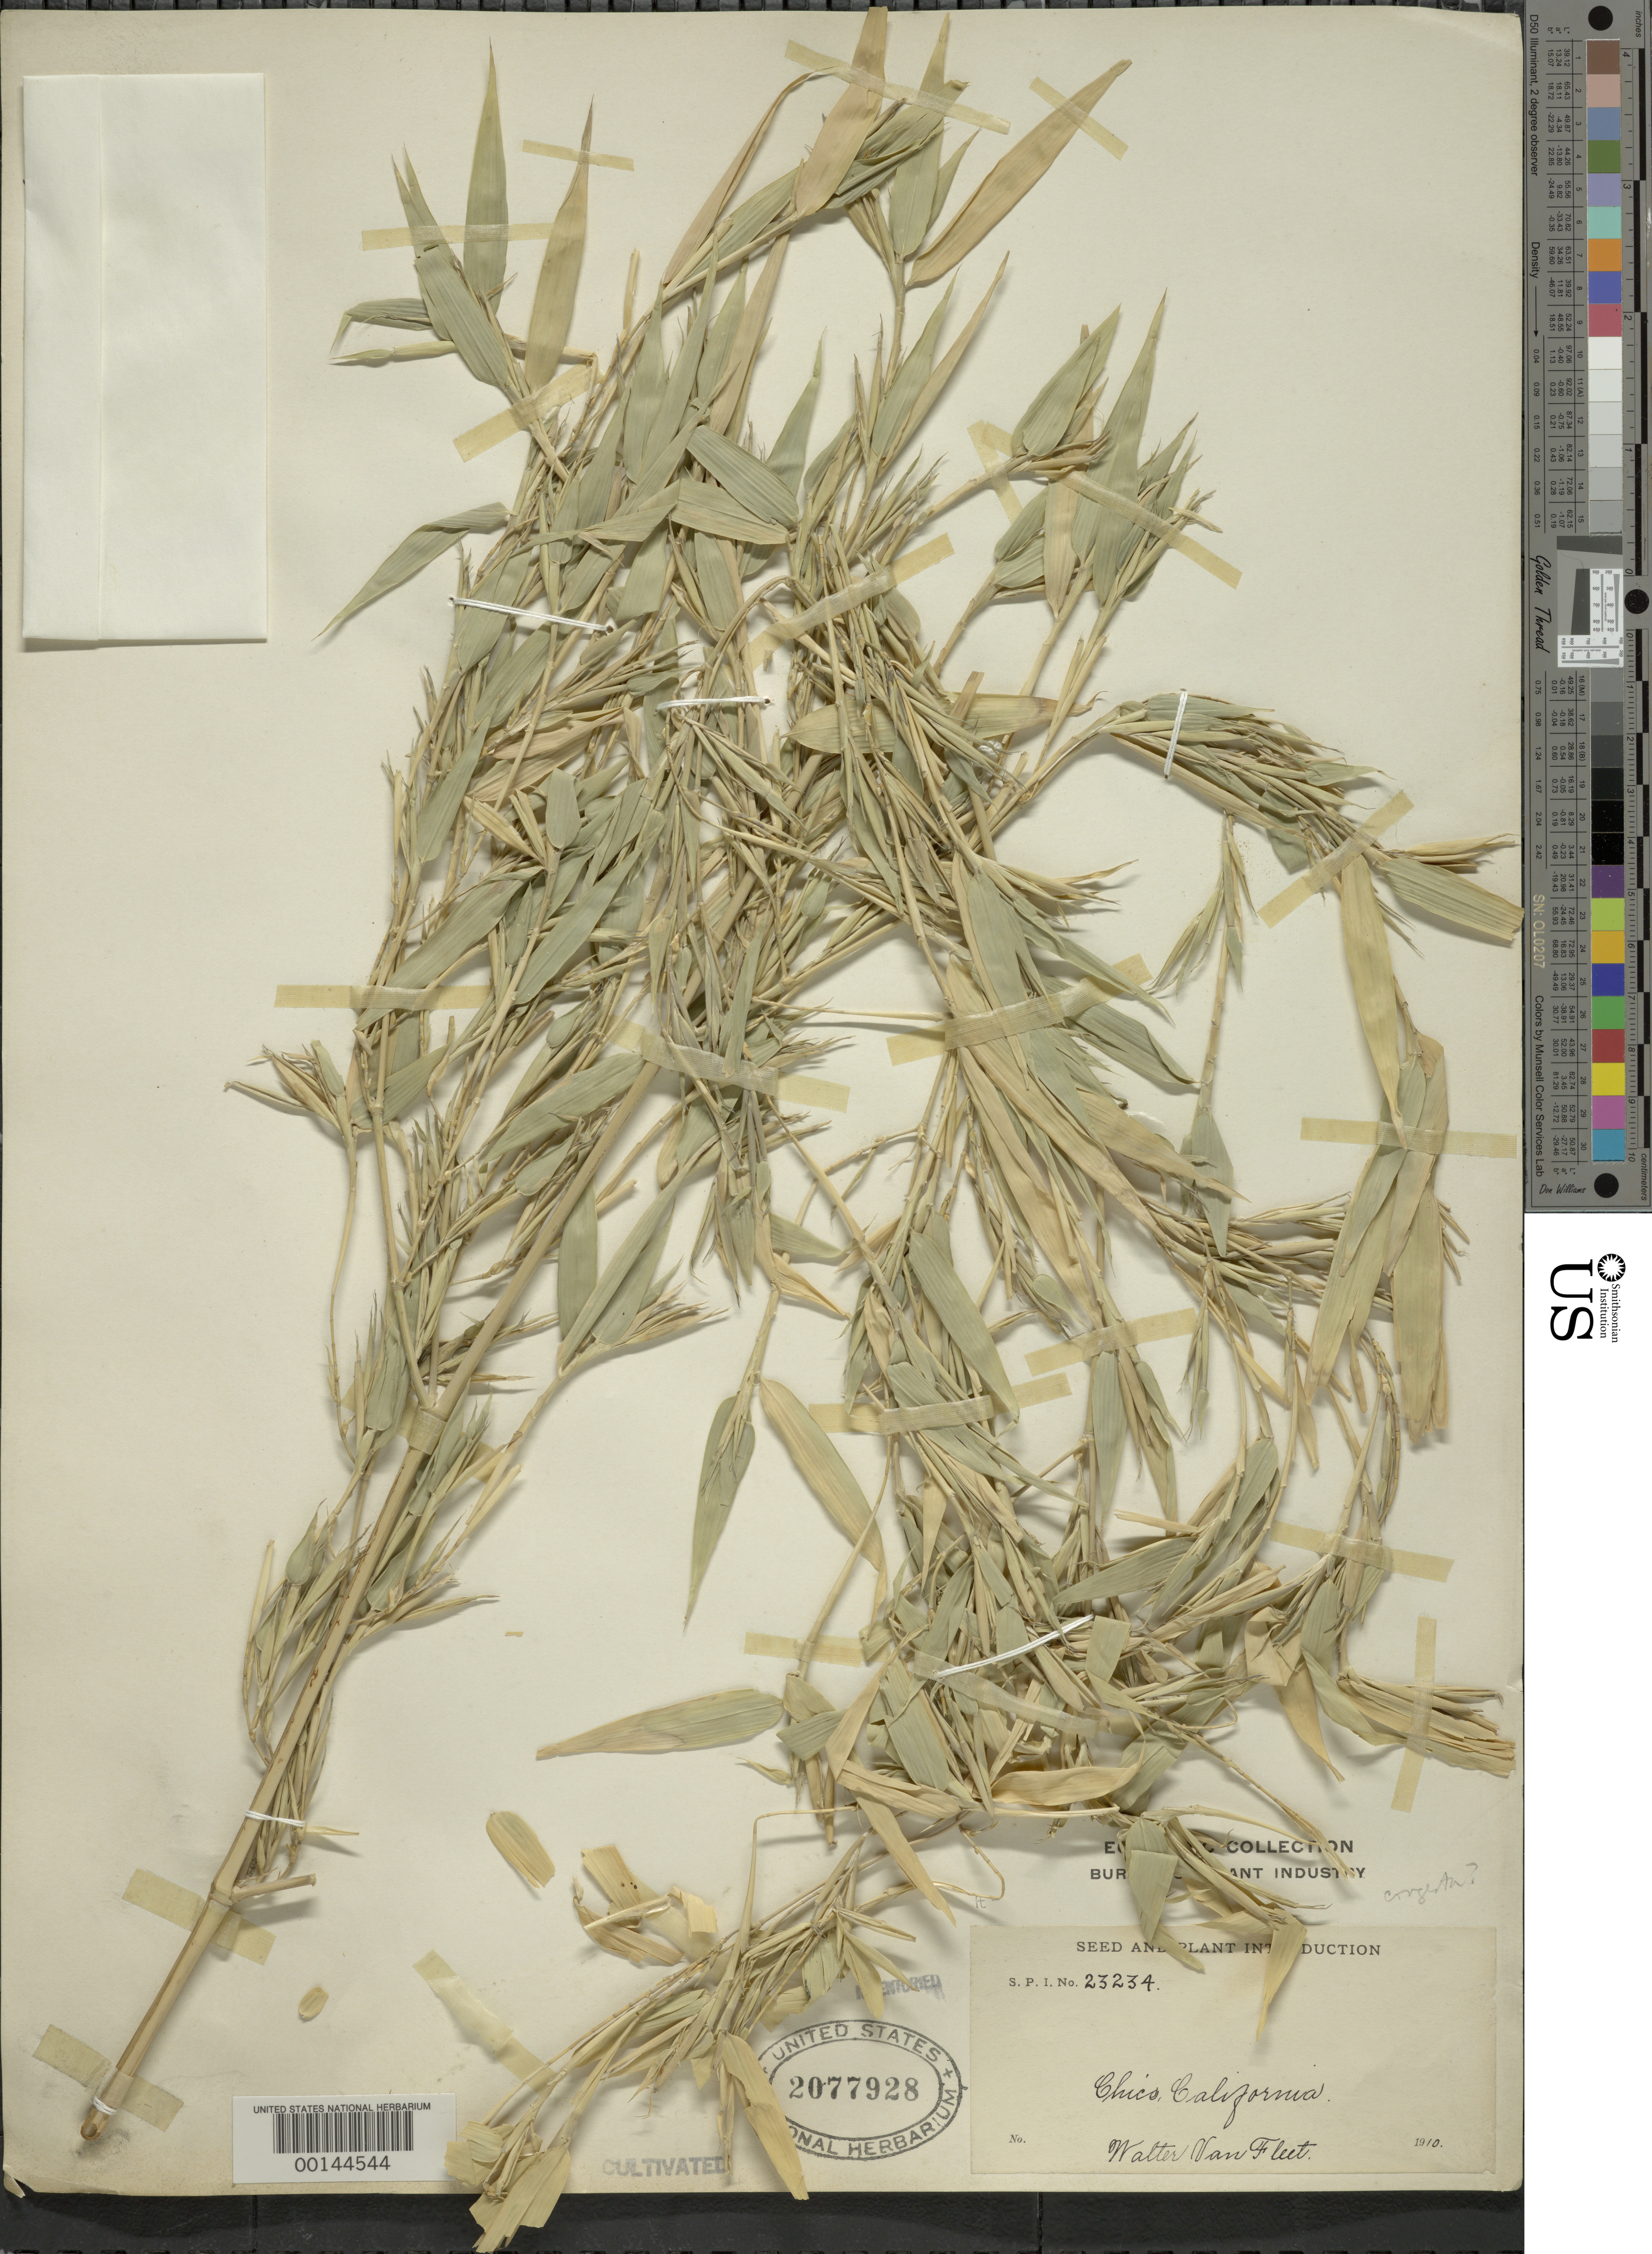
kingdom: Plantae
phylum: Tracheophyta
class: Liliopsida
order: Poales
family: Poaceae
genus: Phyllostachys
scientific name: Phyllostachys sp.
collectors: W. Van Fleet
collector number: SPI 23234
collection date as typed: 1910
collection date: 1910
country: United States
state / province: California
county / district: Butte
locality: Chico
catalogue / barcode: US 2077928